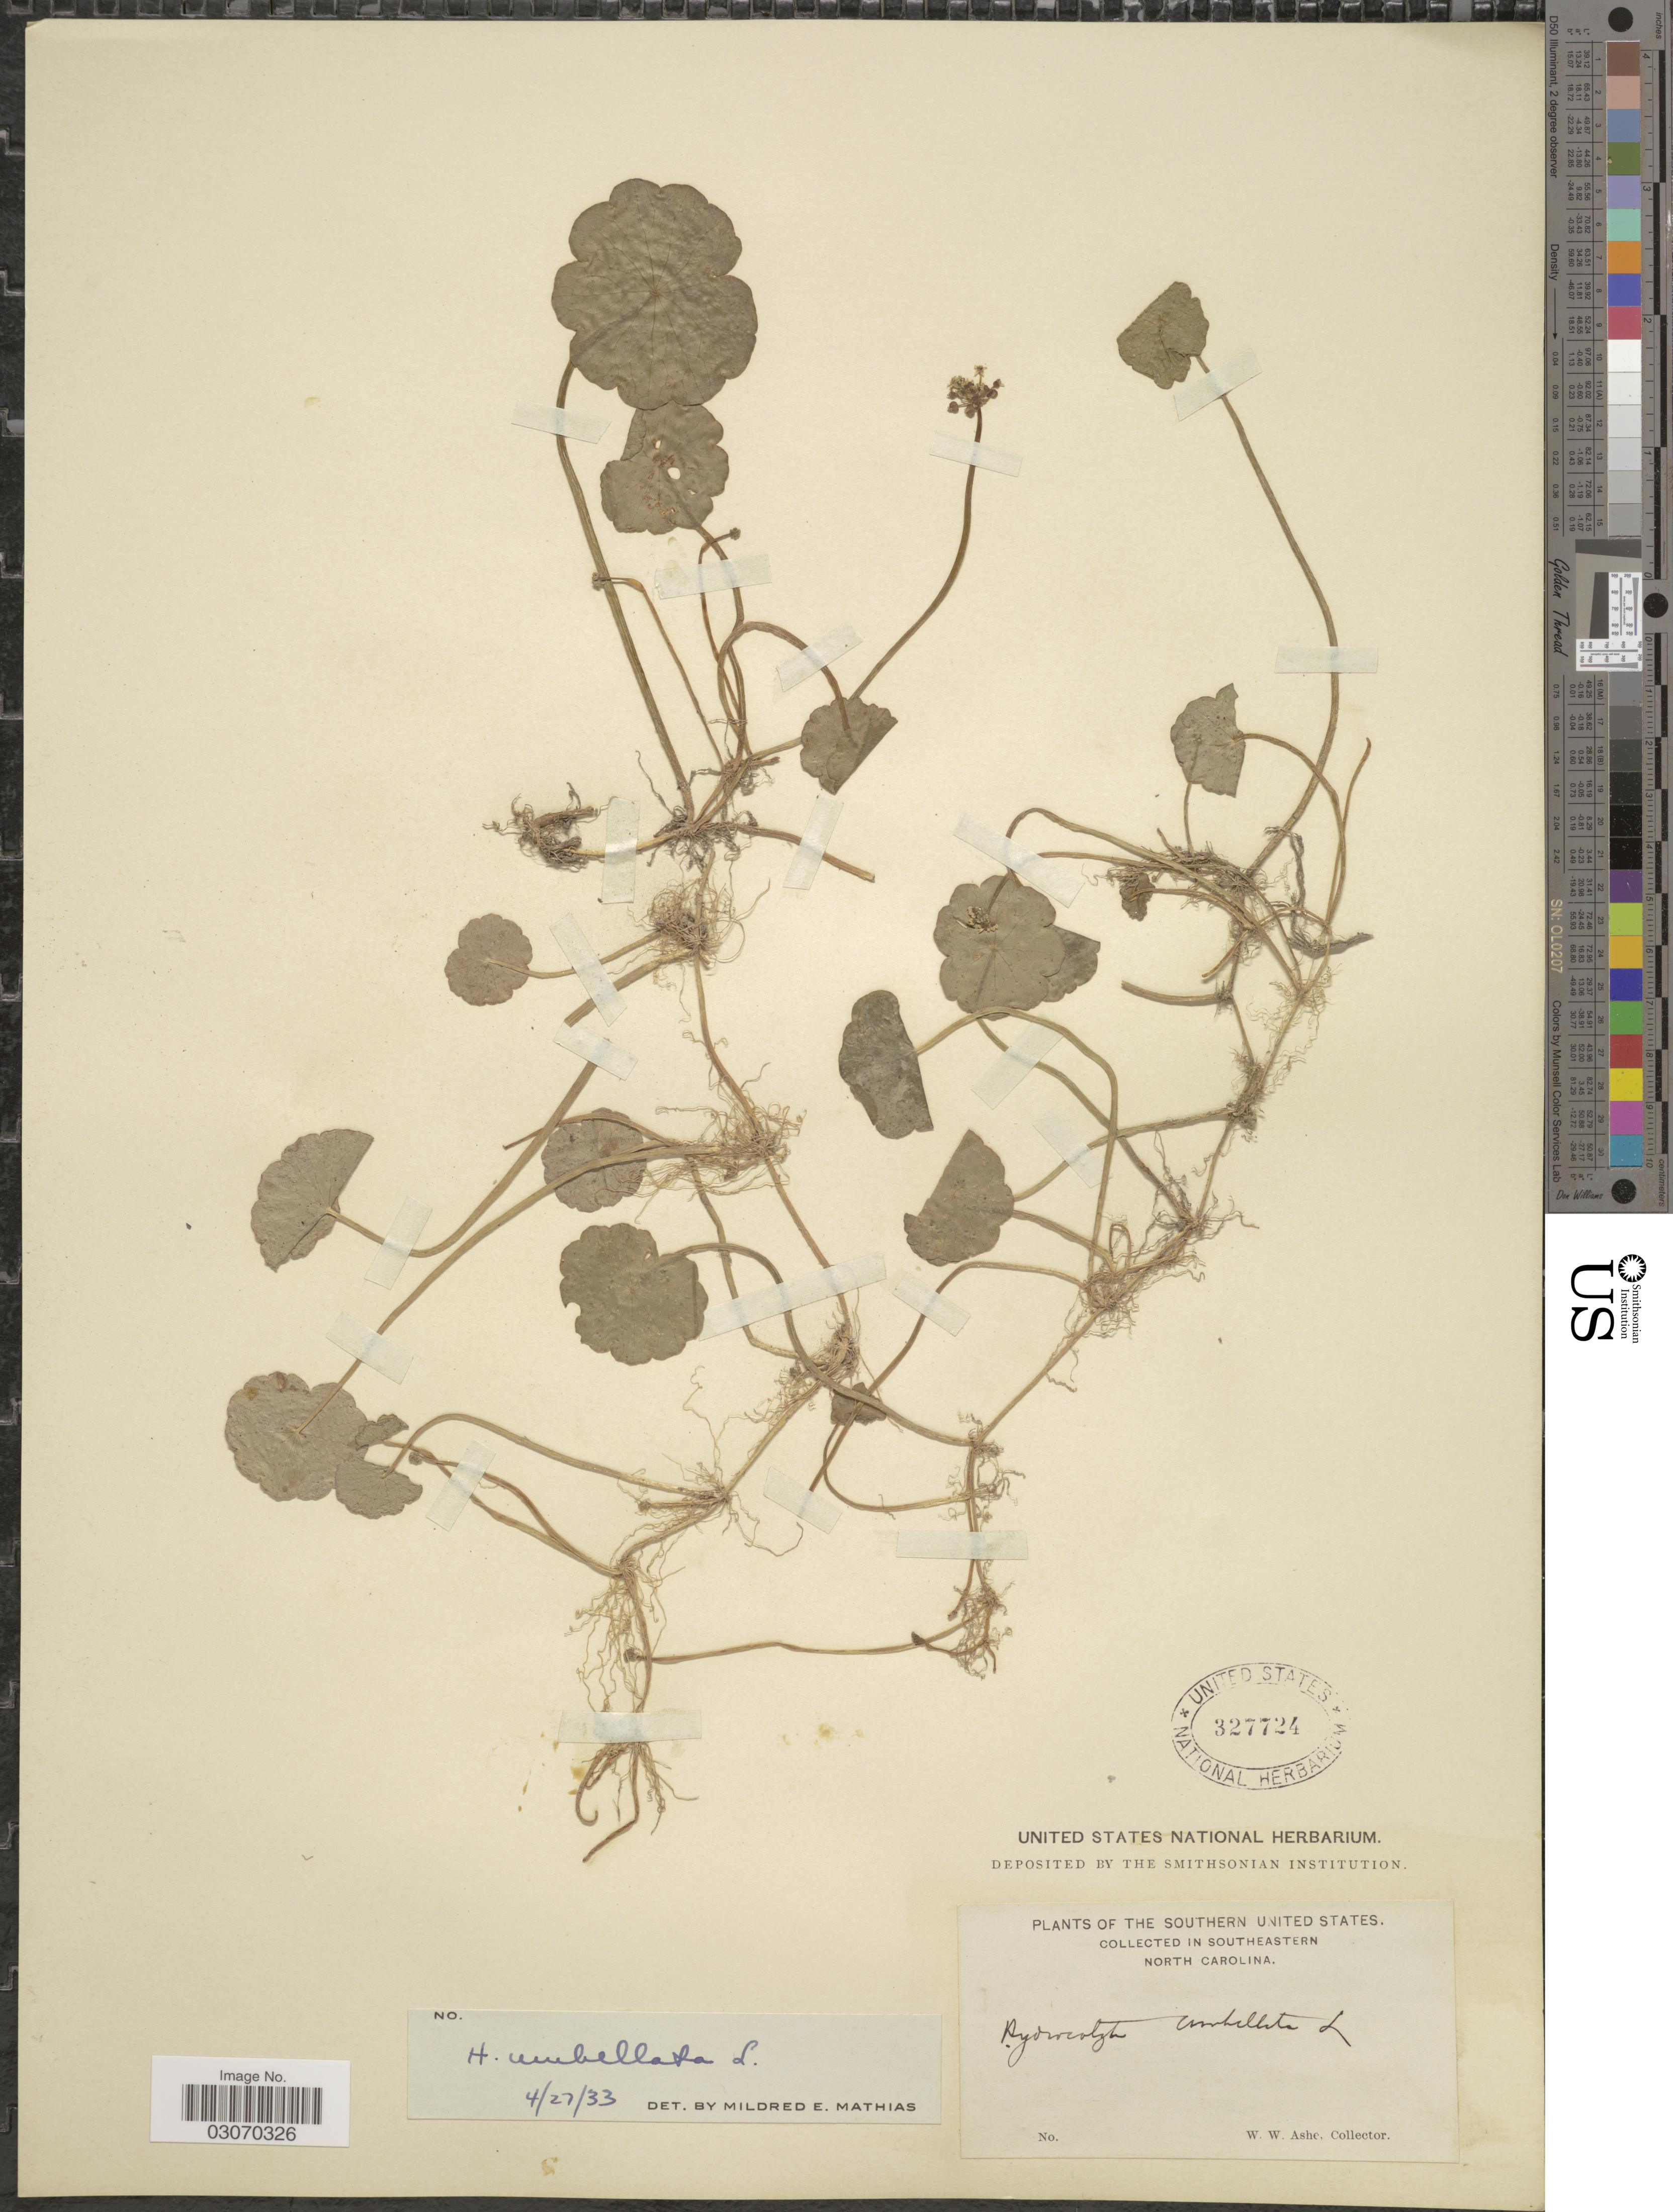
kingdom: Plantae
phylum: Tracheophyta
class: Magnoliopsida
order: Apiales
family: Araliaceae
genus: Hydrocotyle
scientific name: Hydrocotyle umbellata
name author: L.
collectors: W. W. Ashe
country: United States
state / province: North Carolina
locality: Southern United States. In southeastern North Carolina.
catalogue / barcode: US 327724